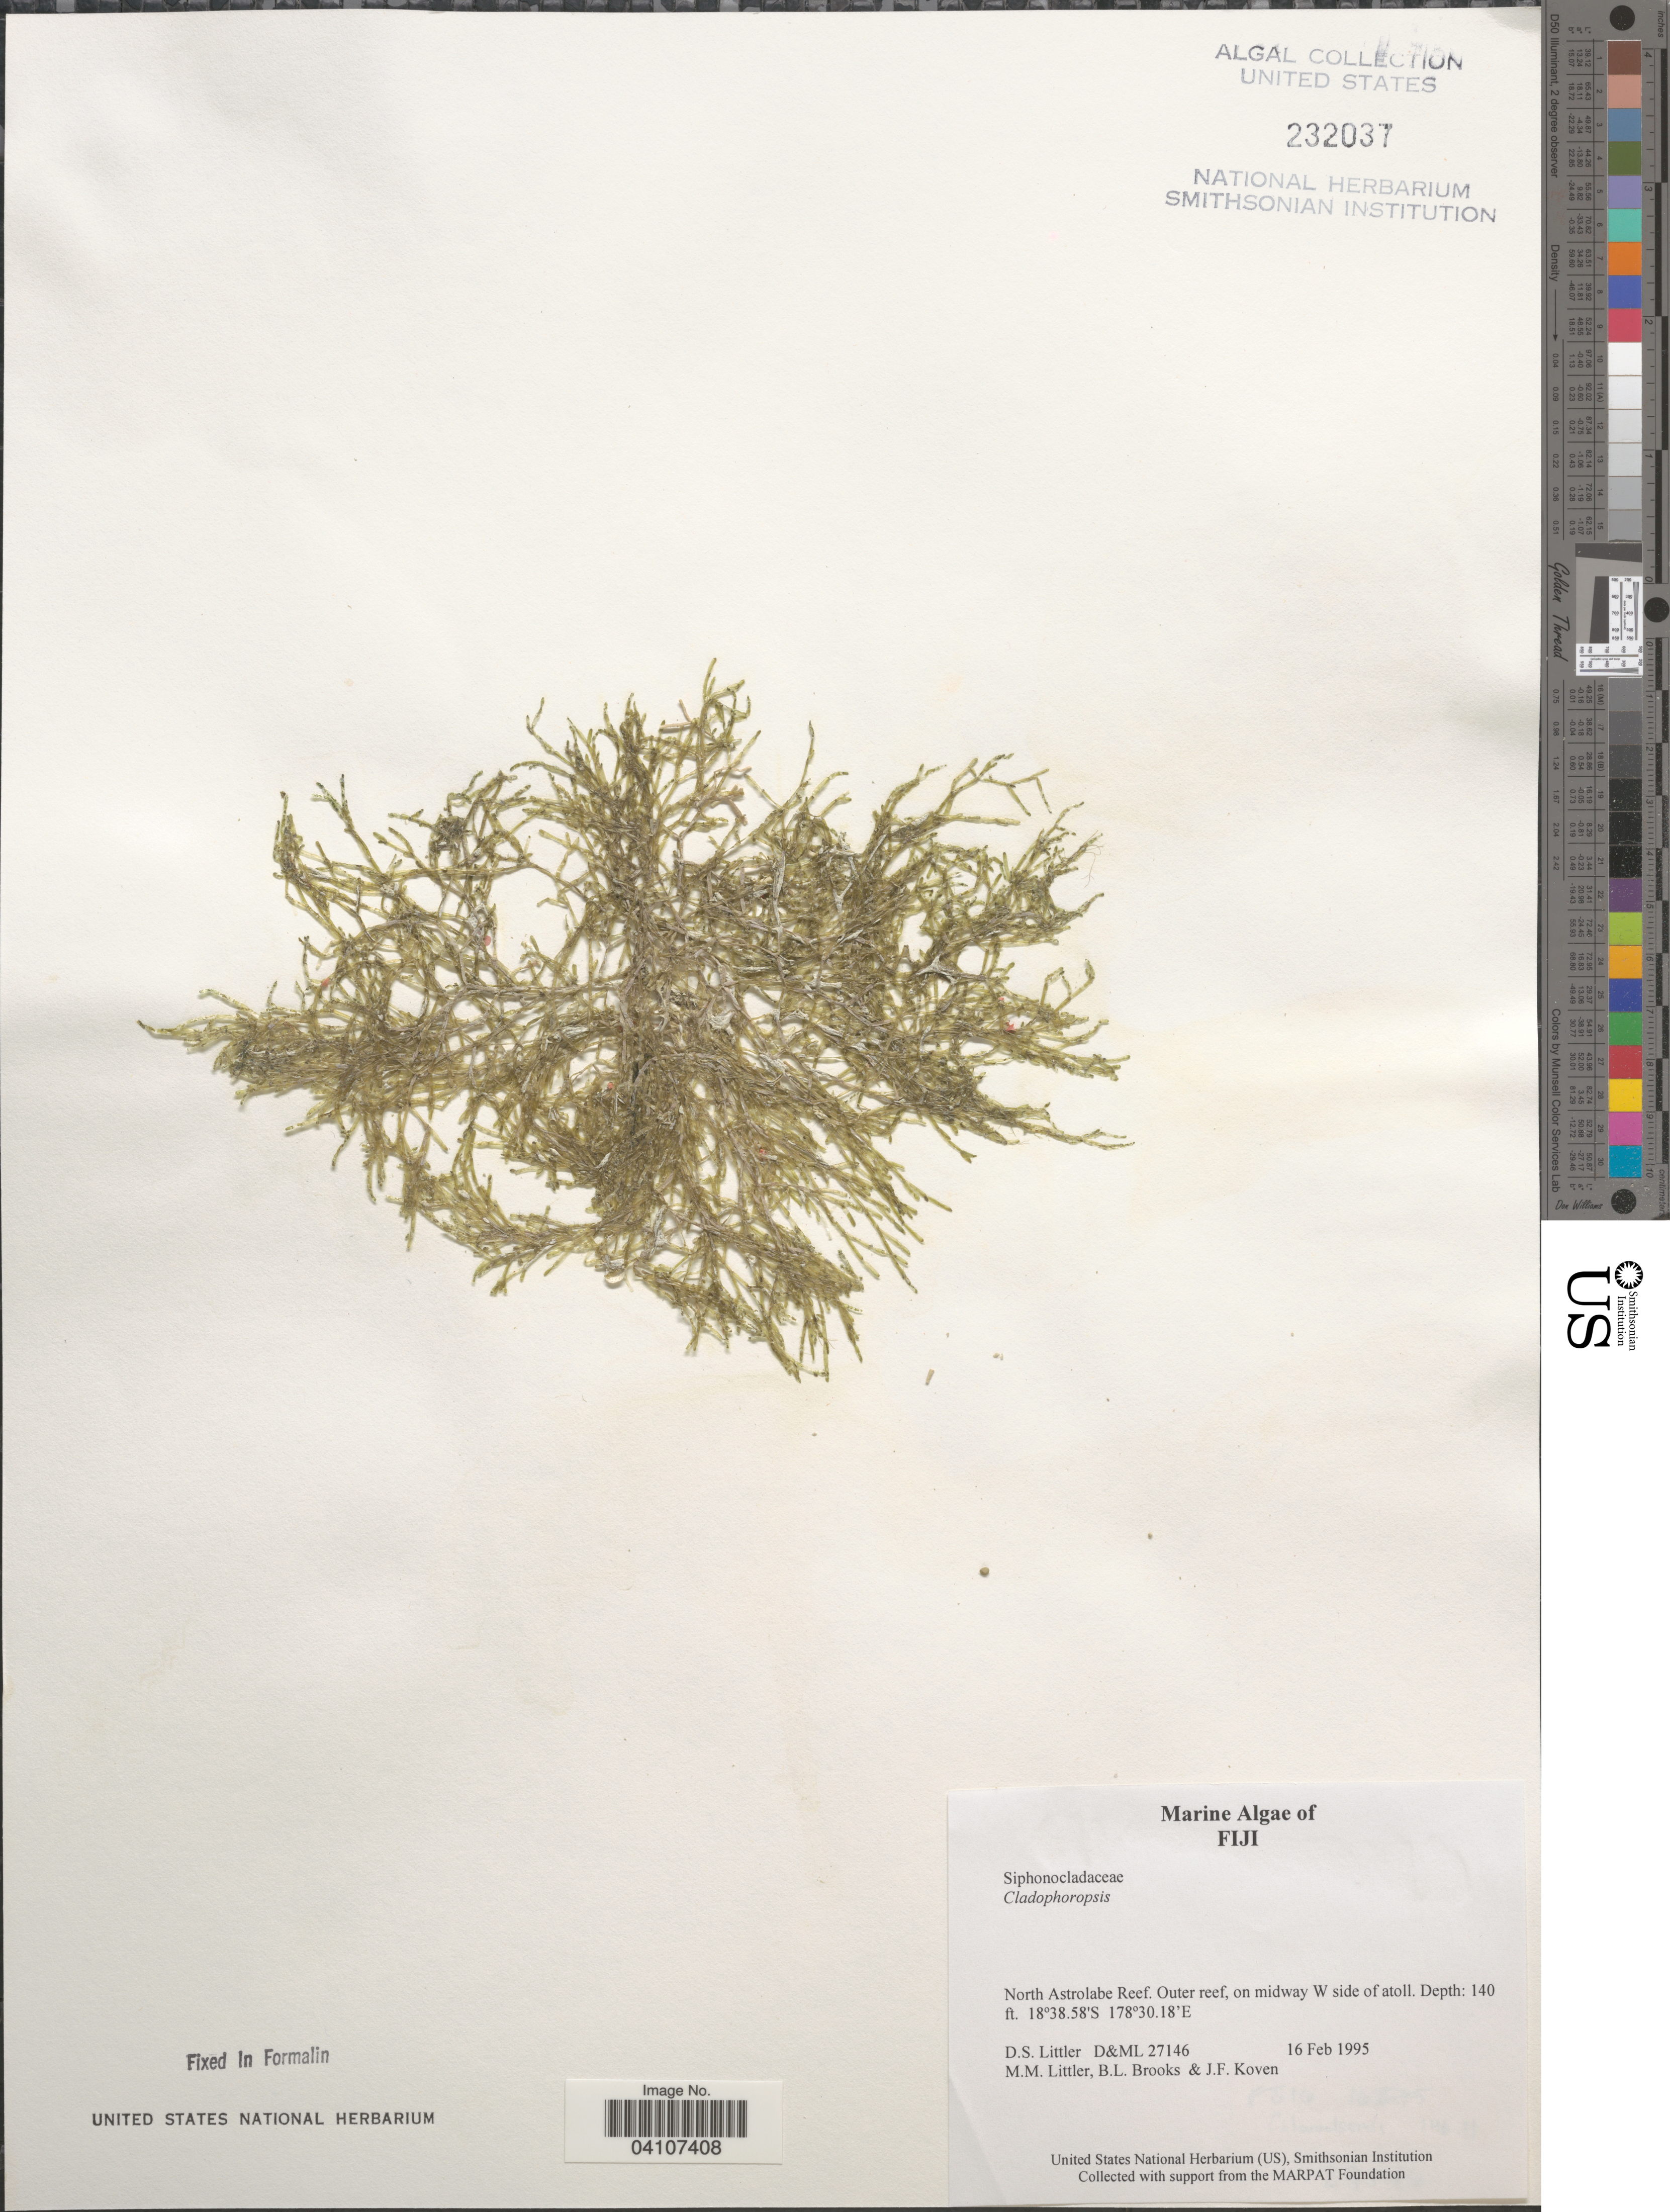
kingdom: Plantae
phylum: Chlorophyta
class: Ulvophyceae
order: Siphonocladales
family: Boodleaceae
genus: Cladophoropsis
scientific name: Cladophoropsis sp.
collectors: D. S. Littler, B. Brooks & J. Koven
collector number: D&ML 27146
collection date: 1995-02-16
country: Fiji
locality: North Astrolobe Reef. Outer reef, on midway W side of atoll.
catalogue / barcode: US 232037